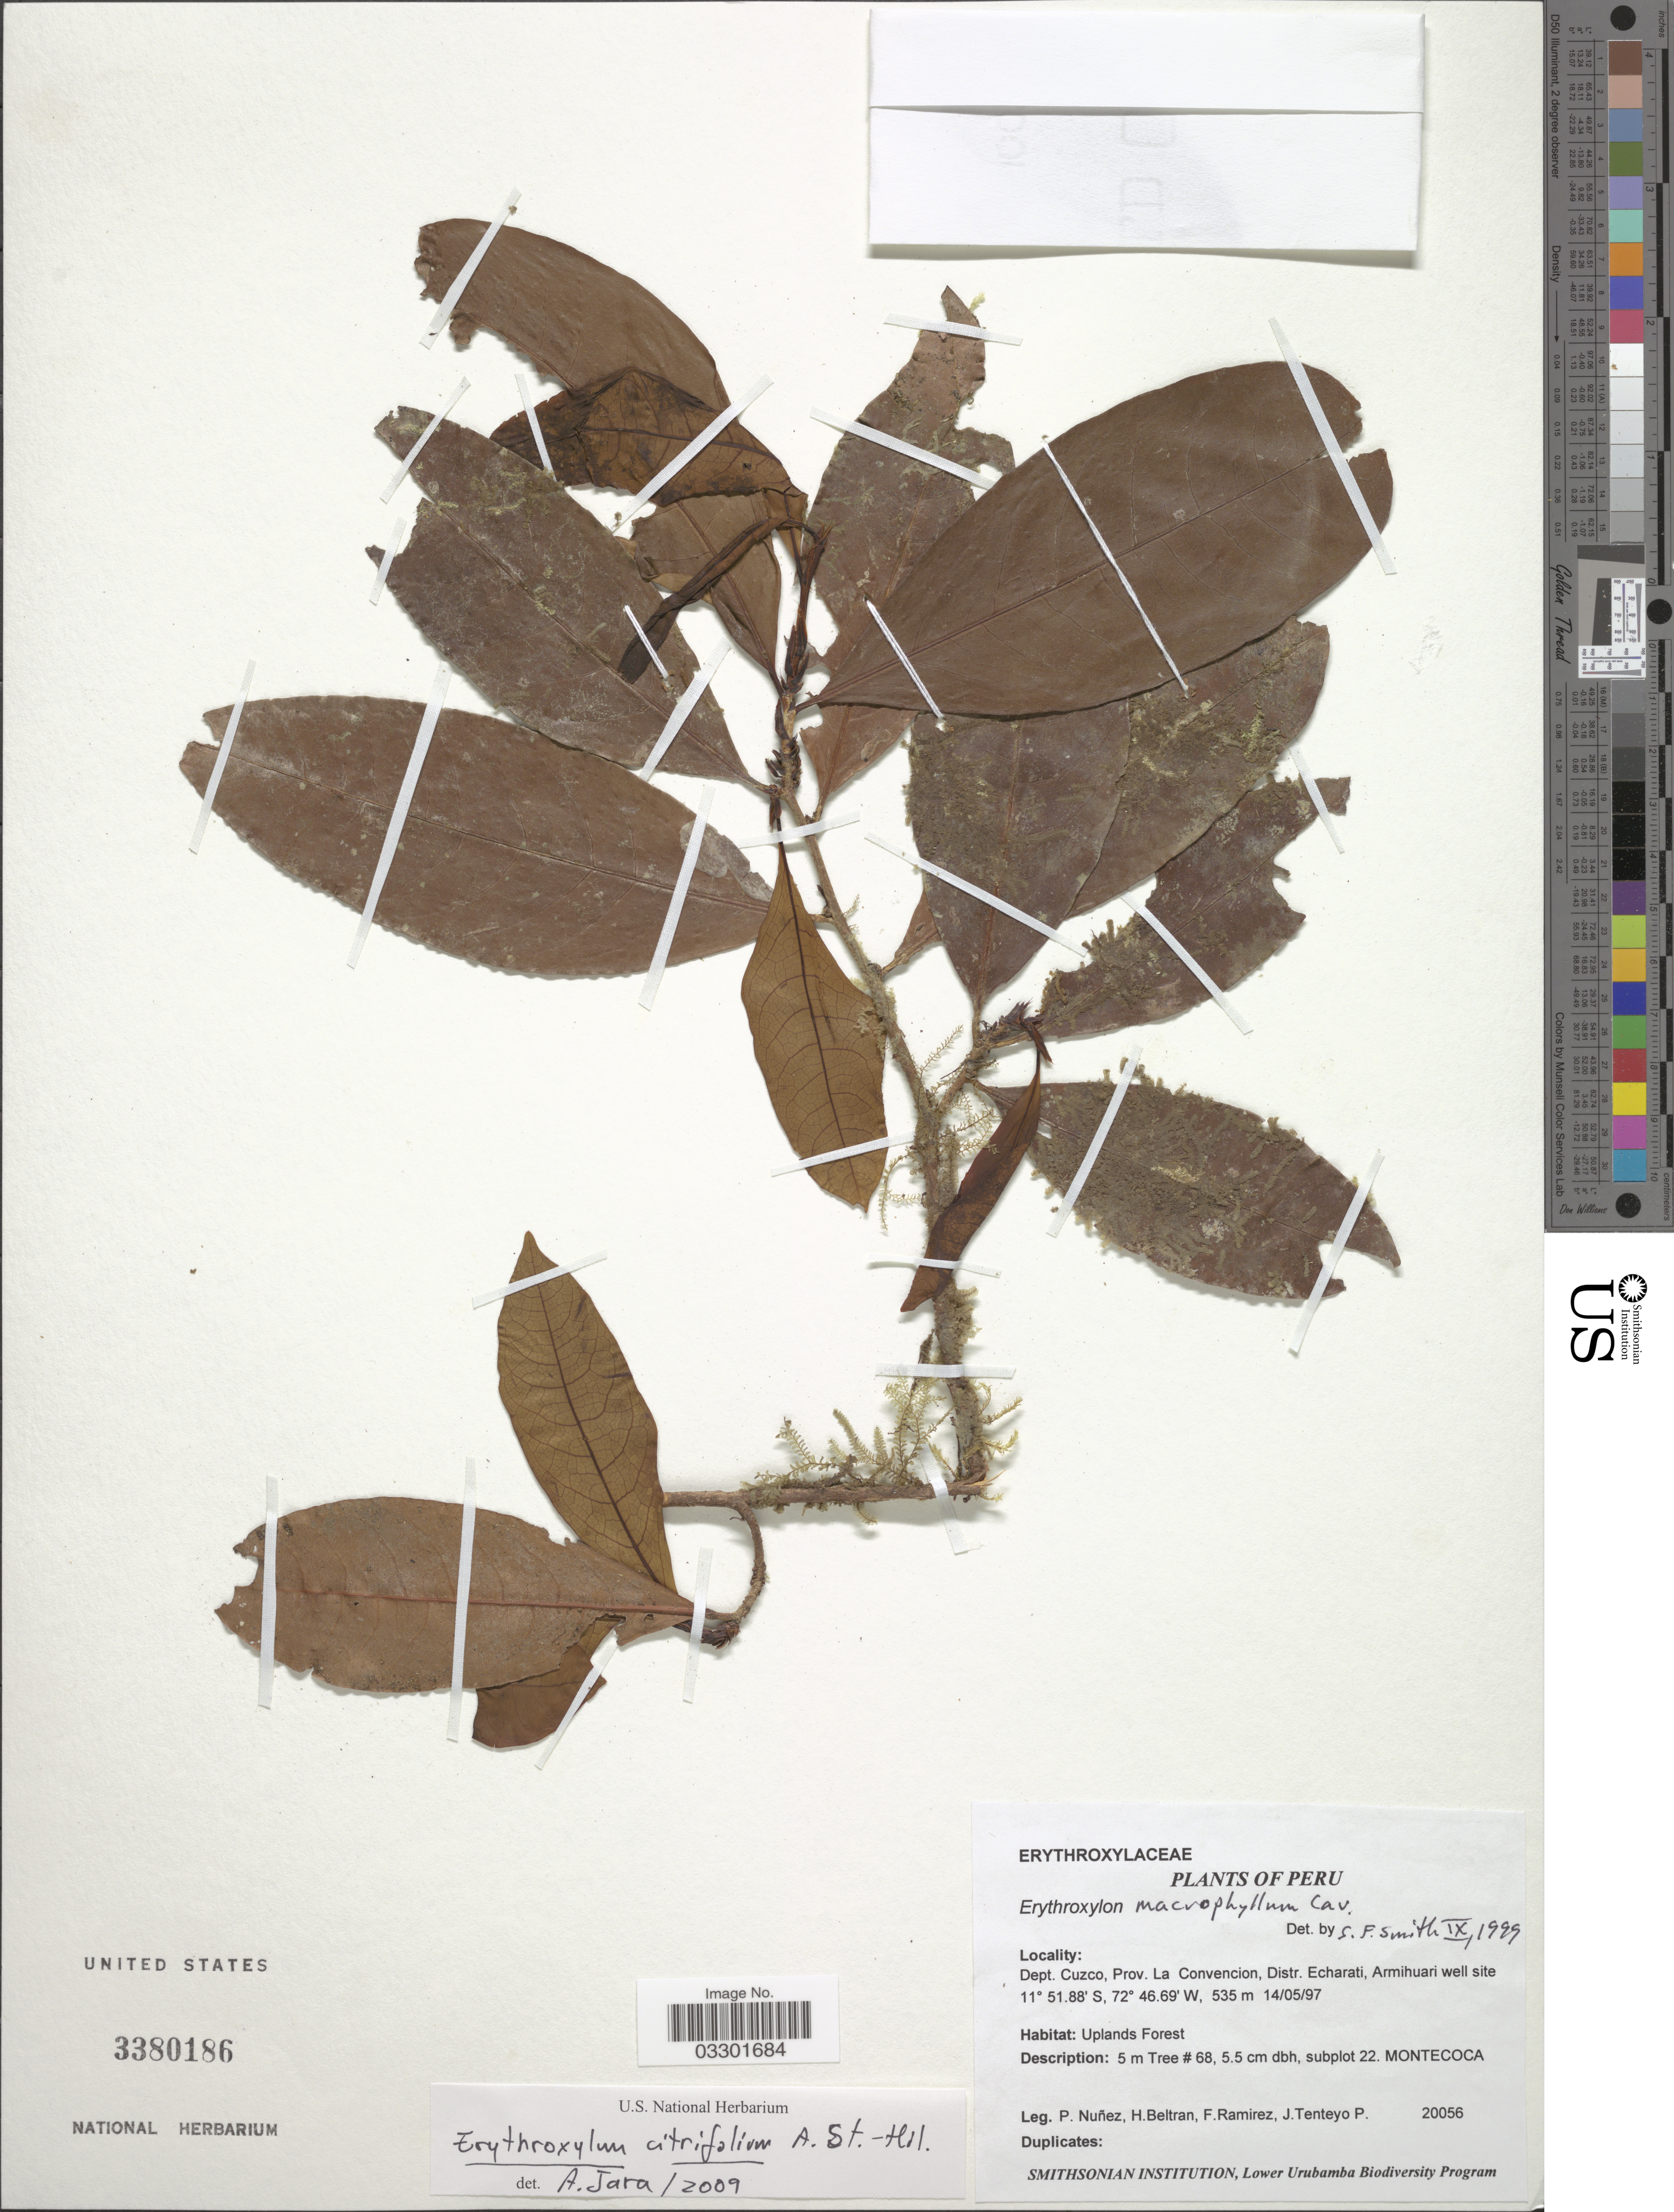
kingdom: Plantae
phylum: Tracheophyta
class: Magnoliopsida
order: Malpighiales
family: Erythroxylaceae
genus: Erythroxylum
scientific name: Erythroxylum citrifolium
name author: A. St.-Hil.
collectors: P. Nuñez V., H. Beltran, F. Ramirez & J. Tenteyo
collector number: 20056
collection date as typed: Transcribed d/m/y: 14/5/97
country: Peru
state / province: Cusco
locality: Dept. Cuzco, Prov. La Convencion, Distr. Echarati, Armihuari well site.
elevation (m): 535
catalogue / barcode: US 3380186